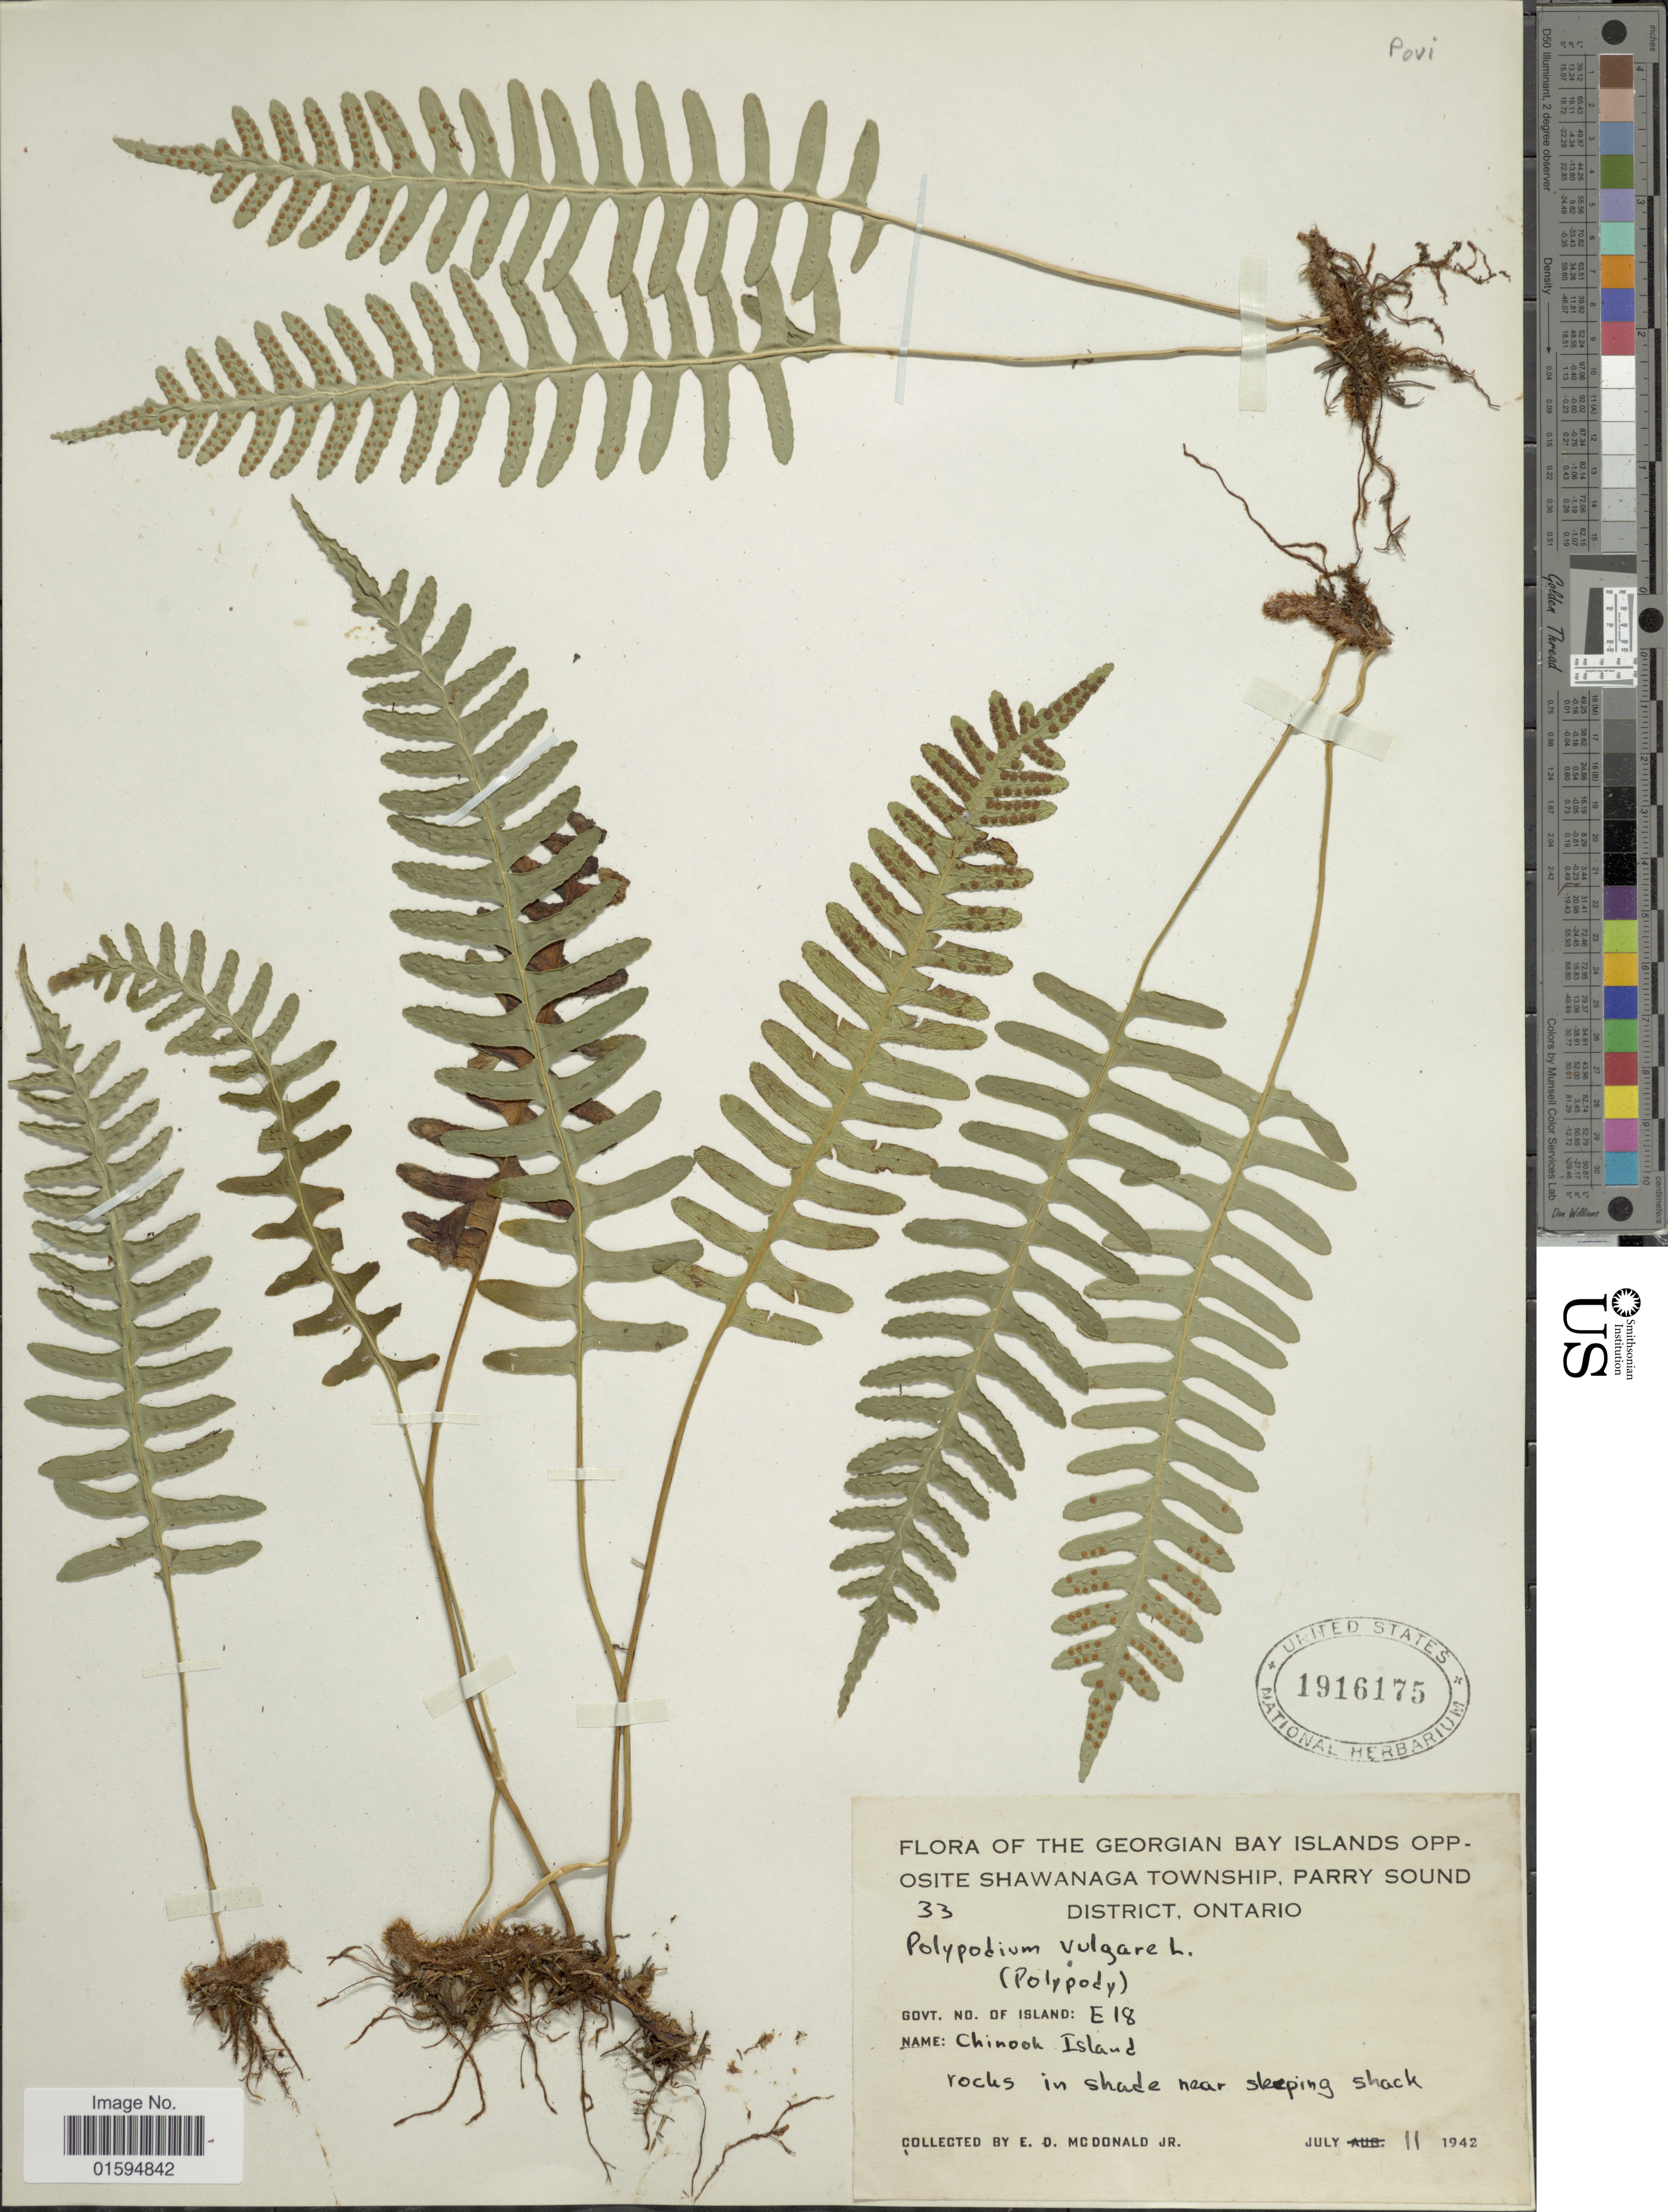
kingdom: Plantae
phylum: Tracheophyta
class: Polypodiopsida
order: Polypodiales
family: Polypodiaceae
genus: Polypodium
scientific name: Polypodium virginianum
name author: L.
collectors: E. D. McDonald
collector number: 33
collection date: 1942-07-11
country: Canada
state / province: Ontario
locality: The Georgian Bay Island opposite Shawanaga Township, Parry Sound District, Ontario, Govt. no. of Island: E18, Chinook Island, rocks in shade near sleeping shack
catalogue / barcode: US 1916175